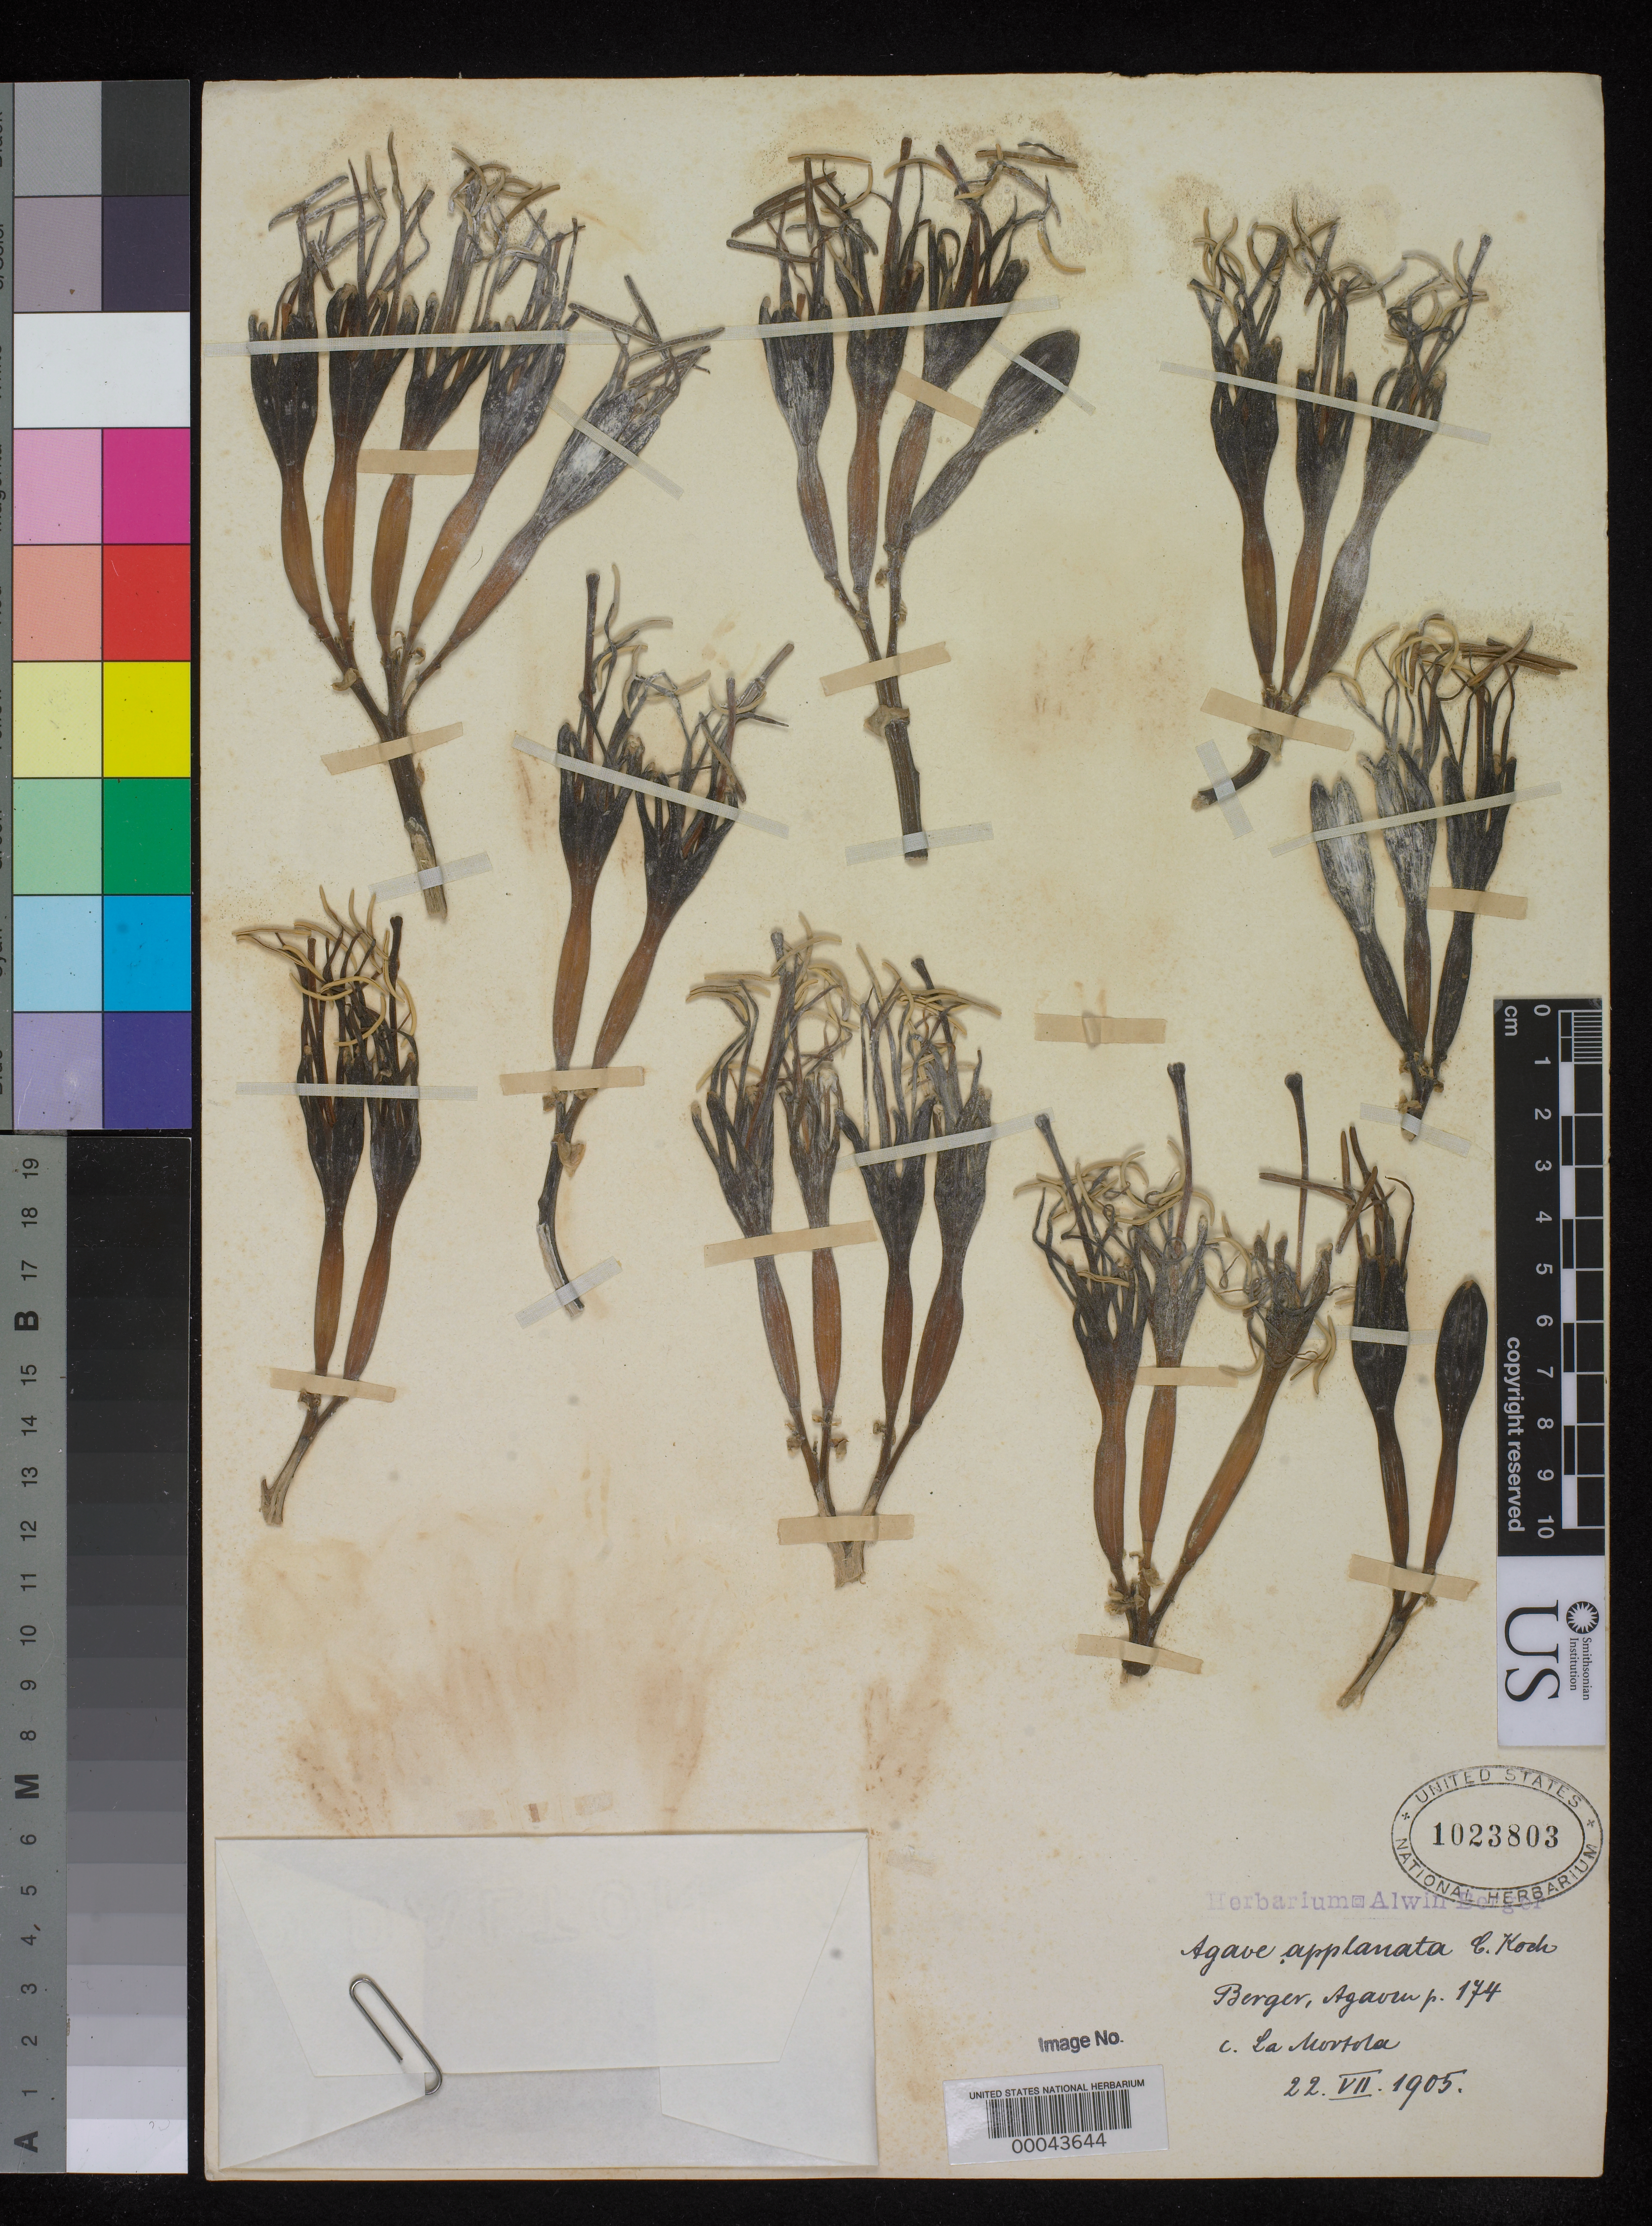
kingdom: Plantae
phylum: Tracheophyta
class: Liliopsida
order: Asparagales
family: Asparagaceae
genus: Agave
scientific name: Agave applanata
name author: Lem. ex Jacobi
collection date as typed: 22 Jul 1905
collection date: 1905-07-22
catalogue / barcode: US 1023803